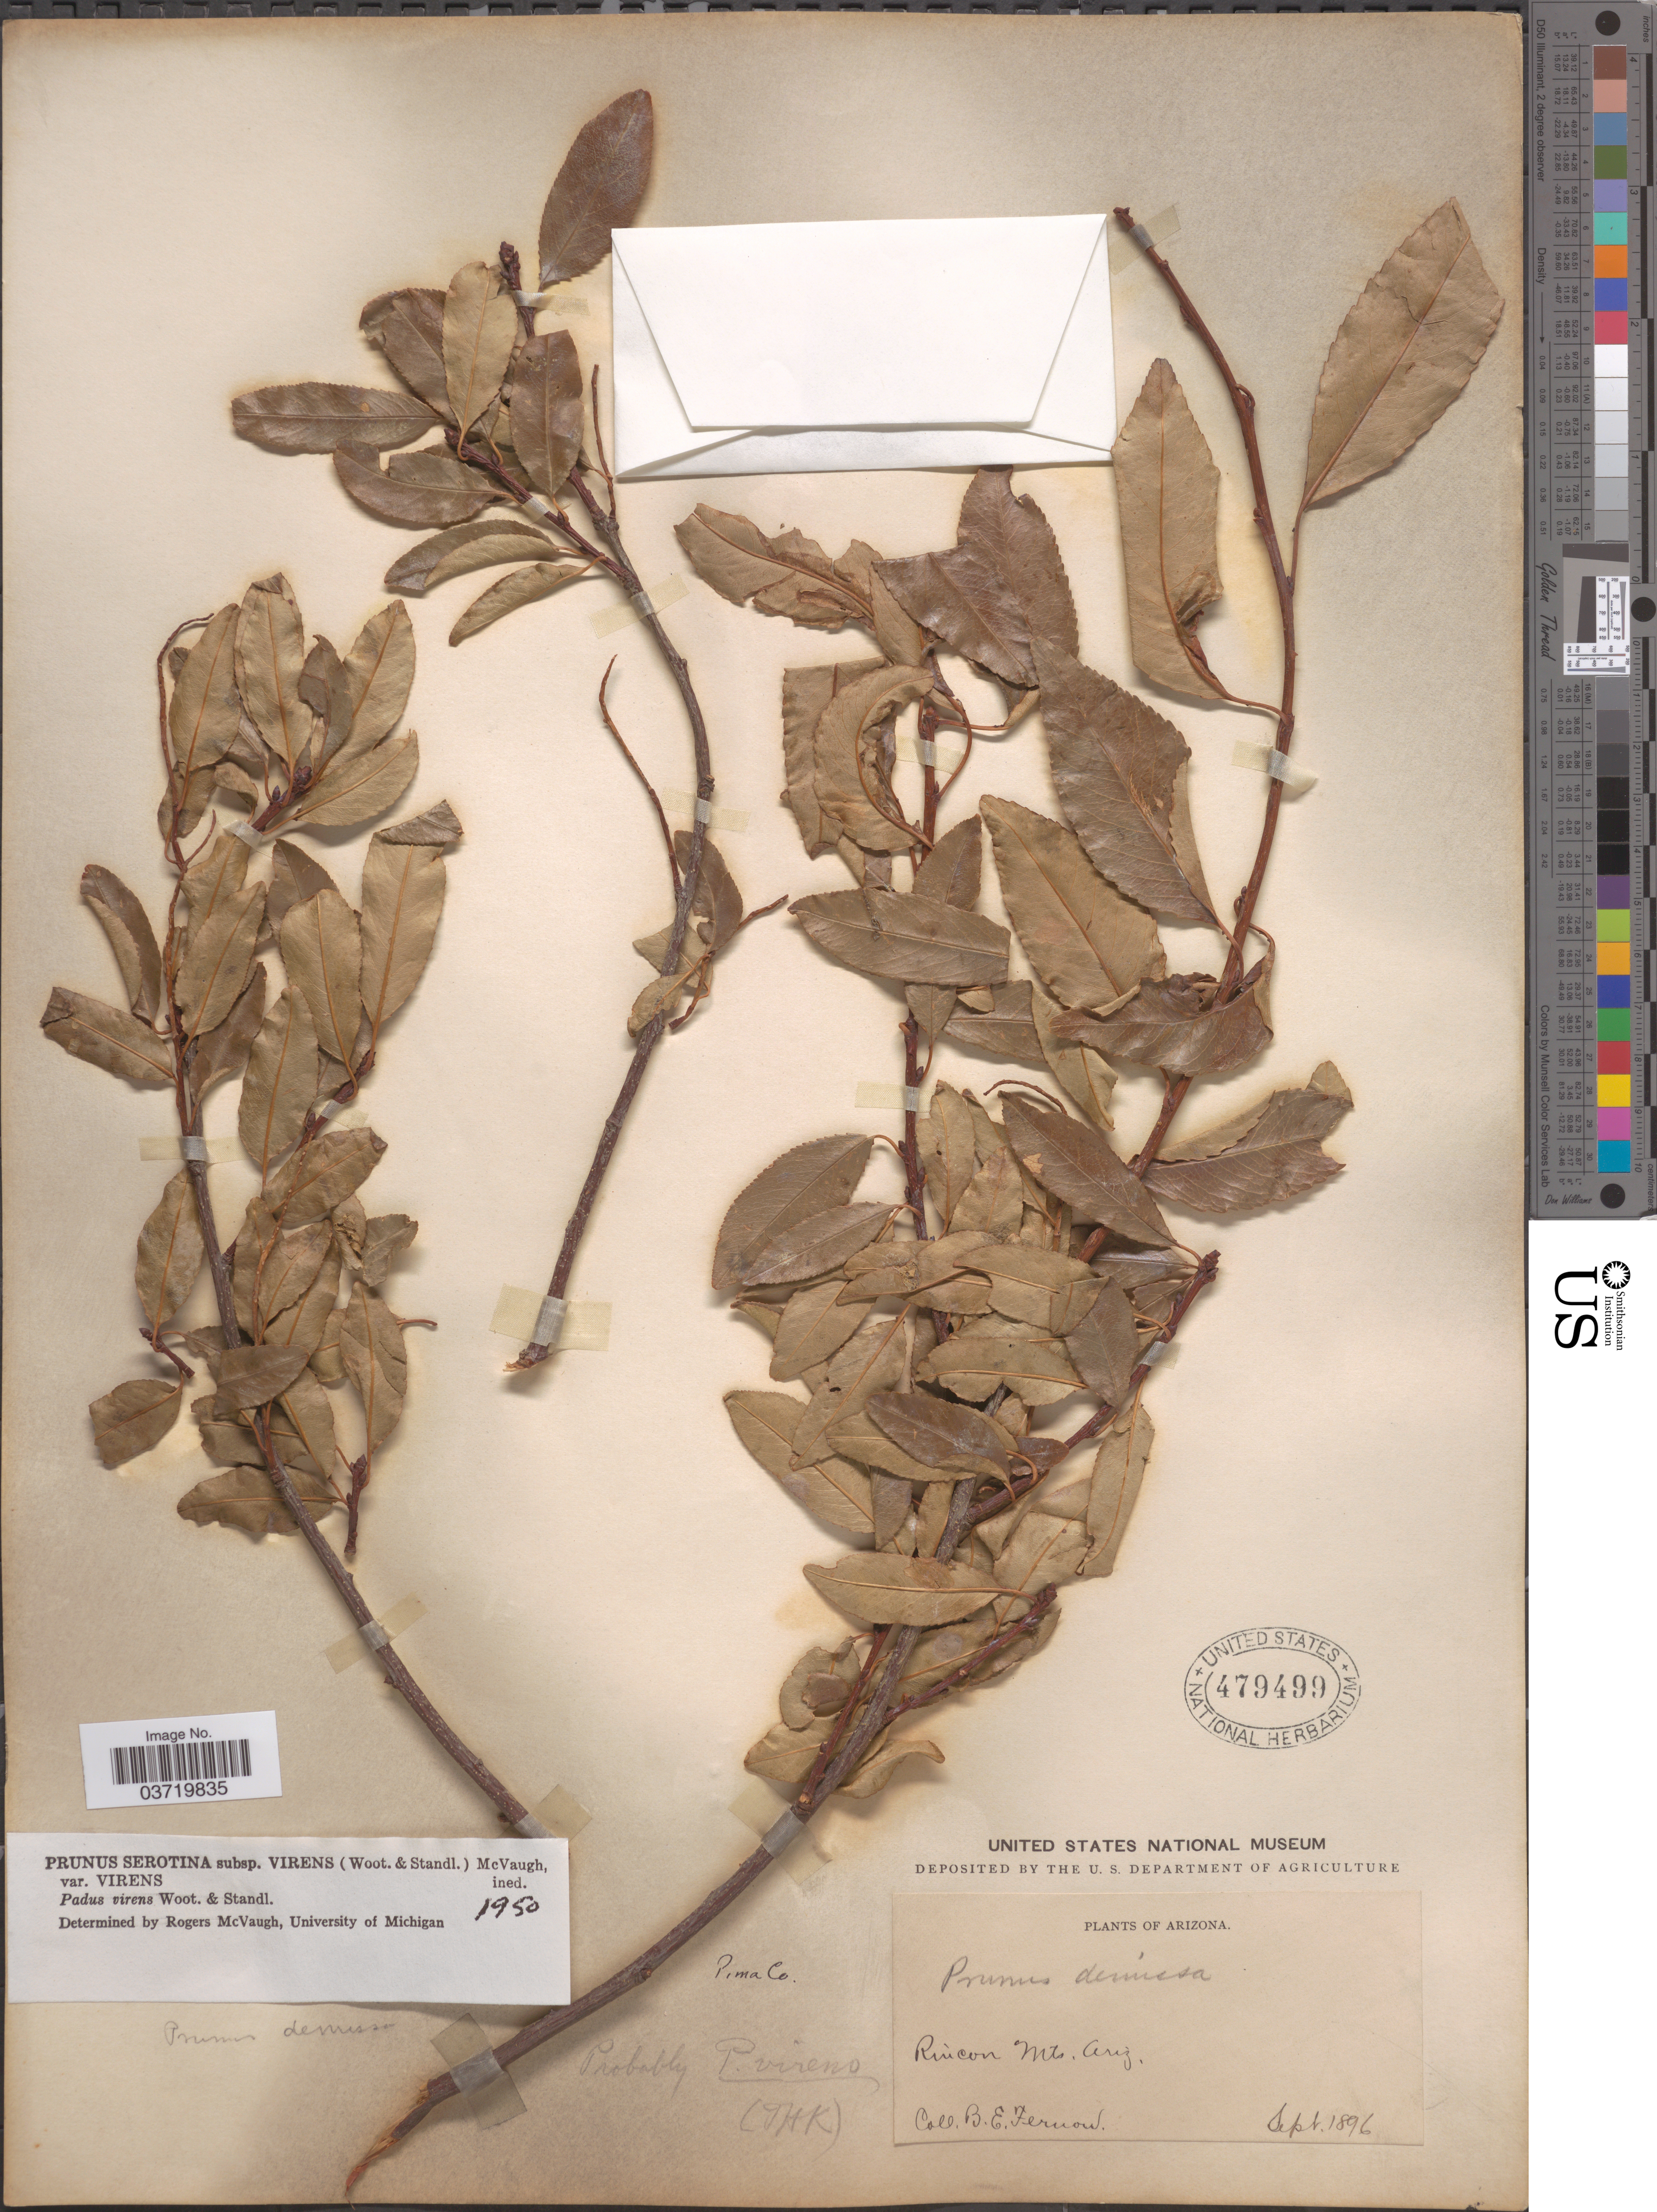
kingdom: Plantae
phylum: Tracheophyta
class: Magnoliopsida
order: Rosales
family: Rosaceae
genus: Prunus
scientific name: Prunus serotina var. rufula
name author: (Wooton & Standl.) McVaugh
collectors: B. Fernow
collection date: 1896-09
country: United States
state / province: Arizona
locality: Rincon Mts. Pima Co.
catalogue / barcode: US 479499